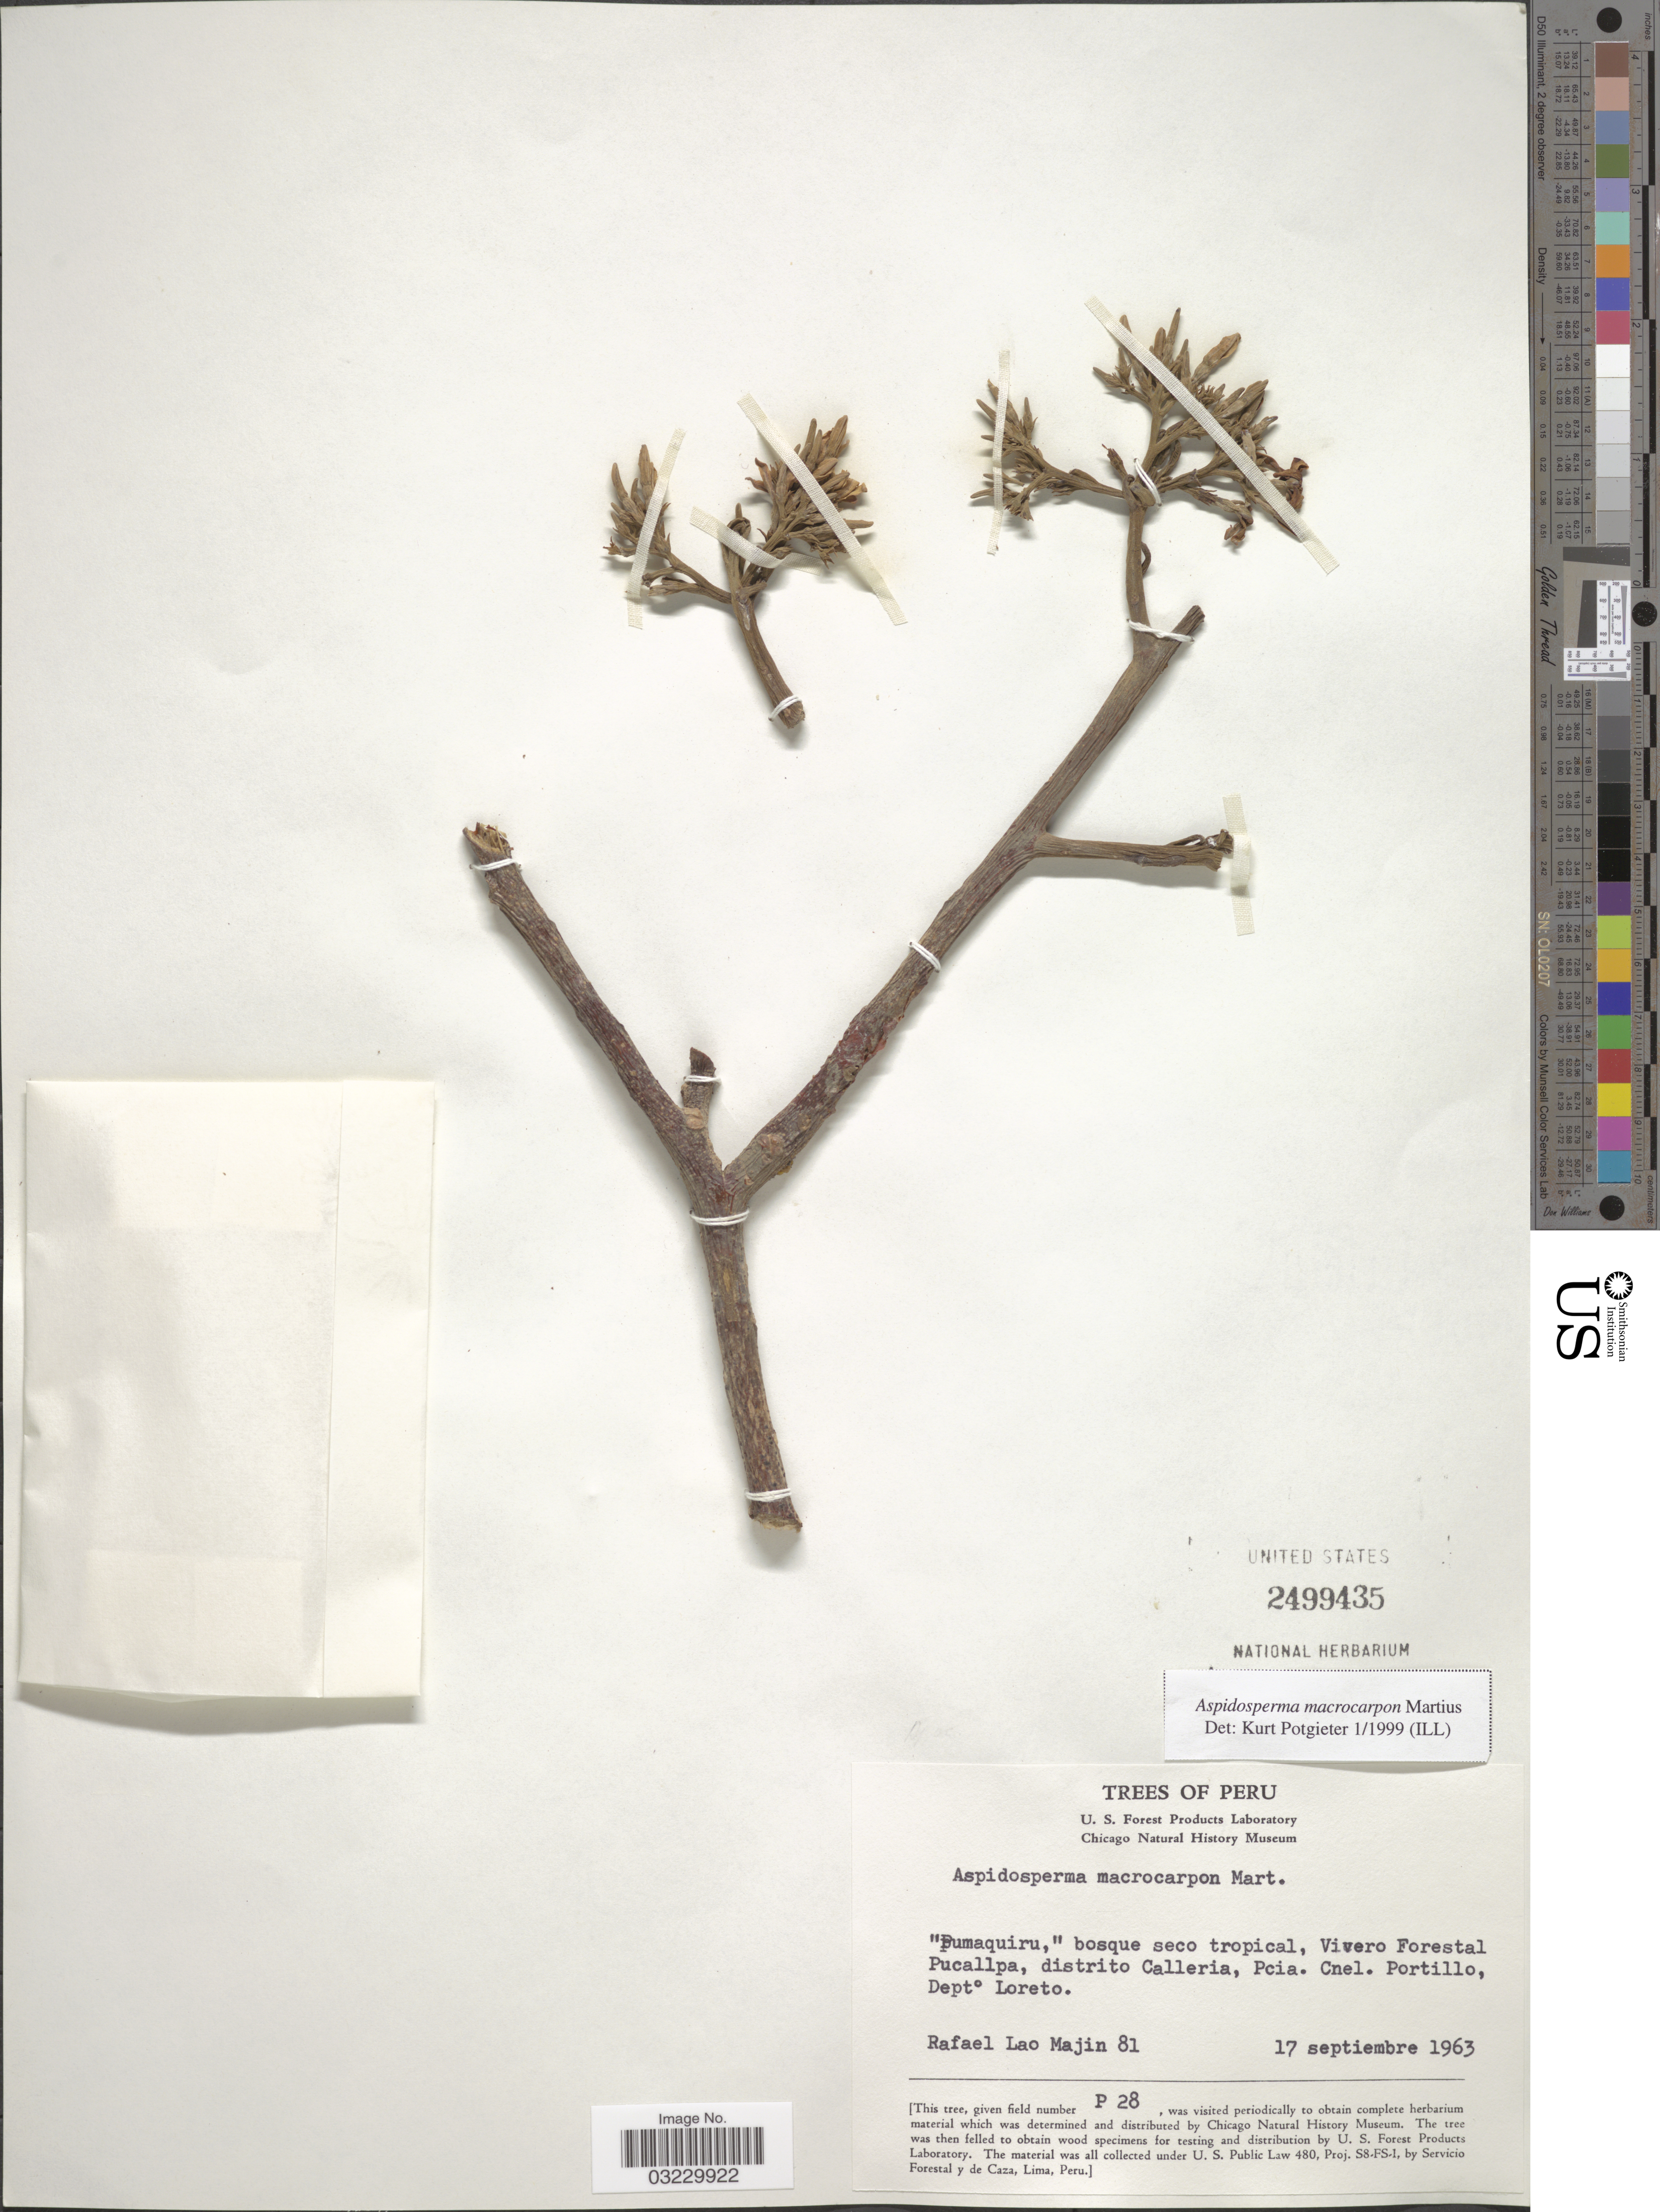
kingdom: Plantae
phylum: Tracheophyta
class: Magnoliopsida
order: Gentianales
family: Apocynaceae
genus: Aspidosperma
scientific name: Aspidosperma macrocarpon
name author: Mart.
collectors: R. Majin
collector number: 81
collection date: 1963-09-17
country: Peru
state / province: Loreto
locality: Vivero Forestal Pucallpa, distrito Calleria, Pcia. Cnel. Portillo, Depto. Loreto.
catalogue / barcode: US 2499435